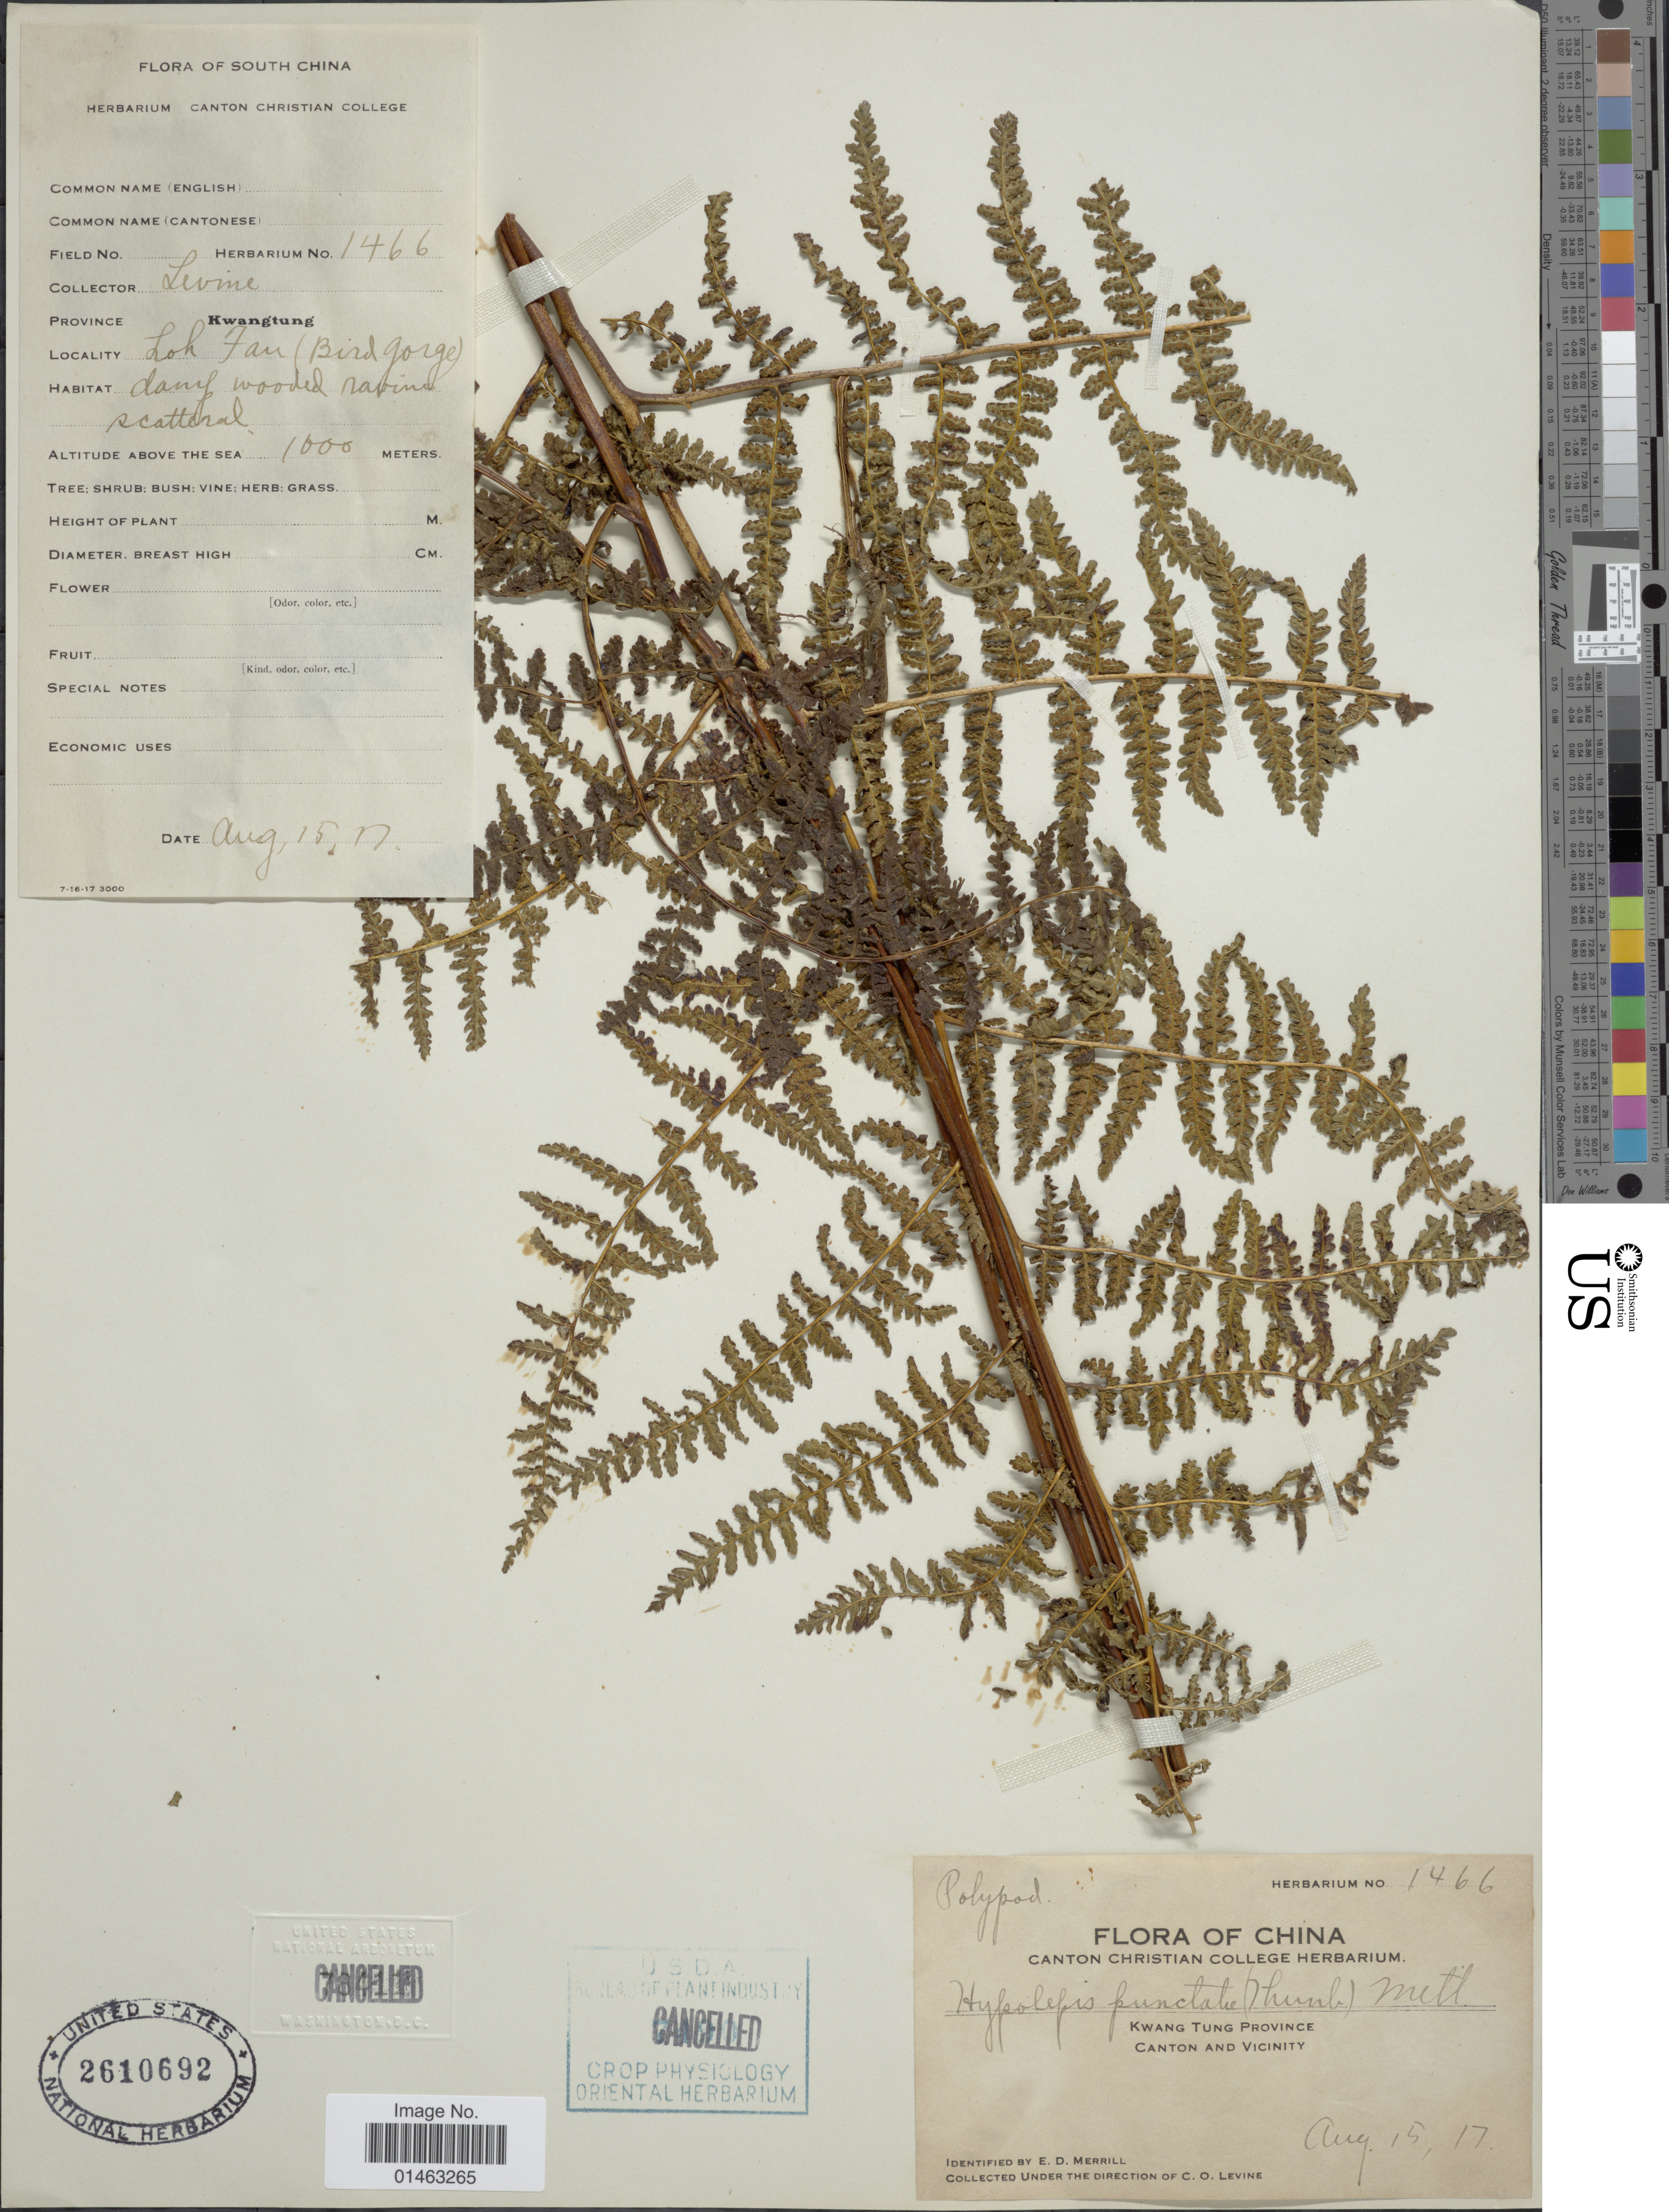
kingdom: Plantae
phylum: Tracheophyta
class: Polypodiopsida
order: Polypodiales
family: Dennstaedtiaceae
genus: Hypolepis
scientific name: Hypolepis punctata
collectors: C. O. Levine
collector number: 1466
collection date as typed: Transcribed d/m/y: 15/8/17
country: China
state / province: Guangdong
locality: South China. KwangTung Province. Canton and Vicinity. Locality Lok Fan (Bird Gorge).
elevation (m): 1000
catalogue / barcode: US 2610692